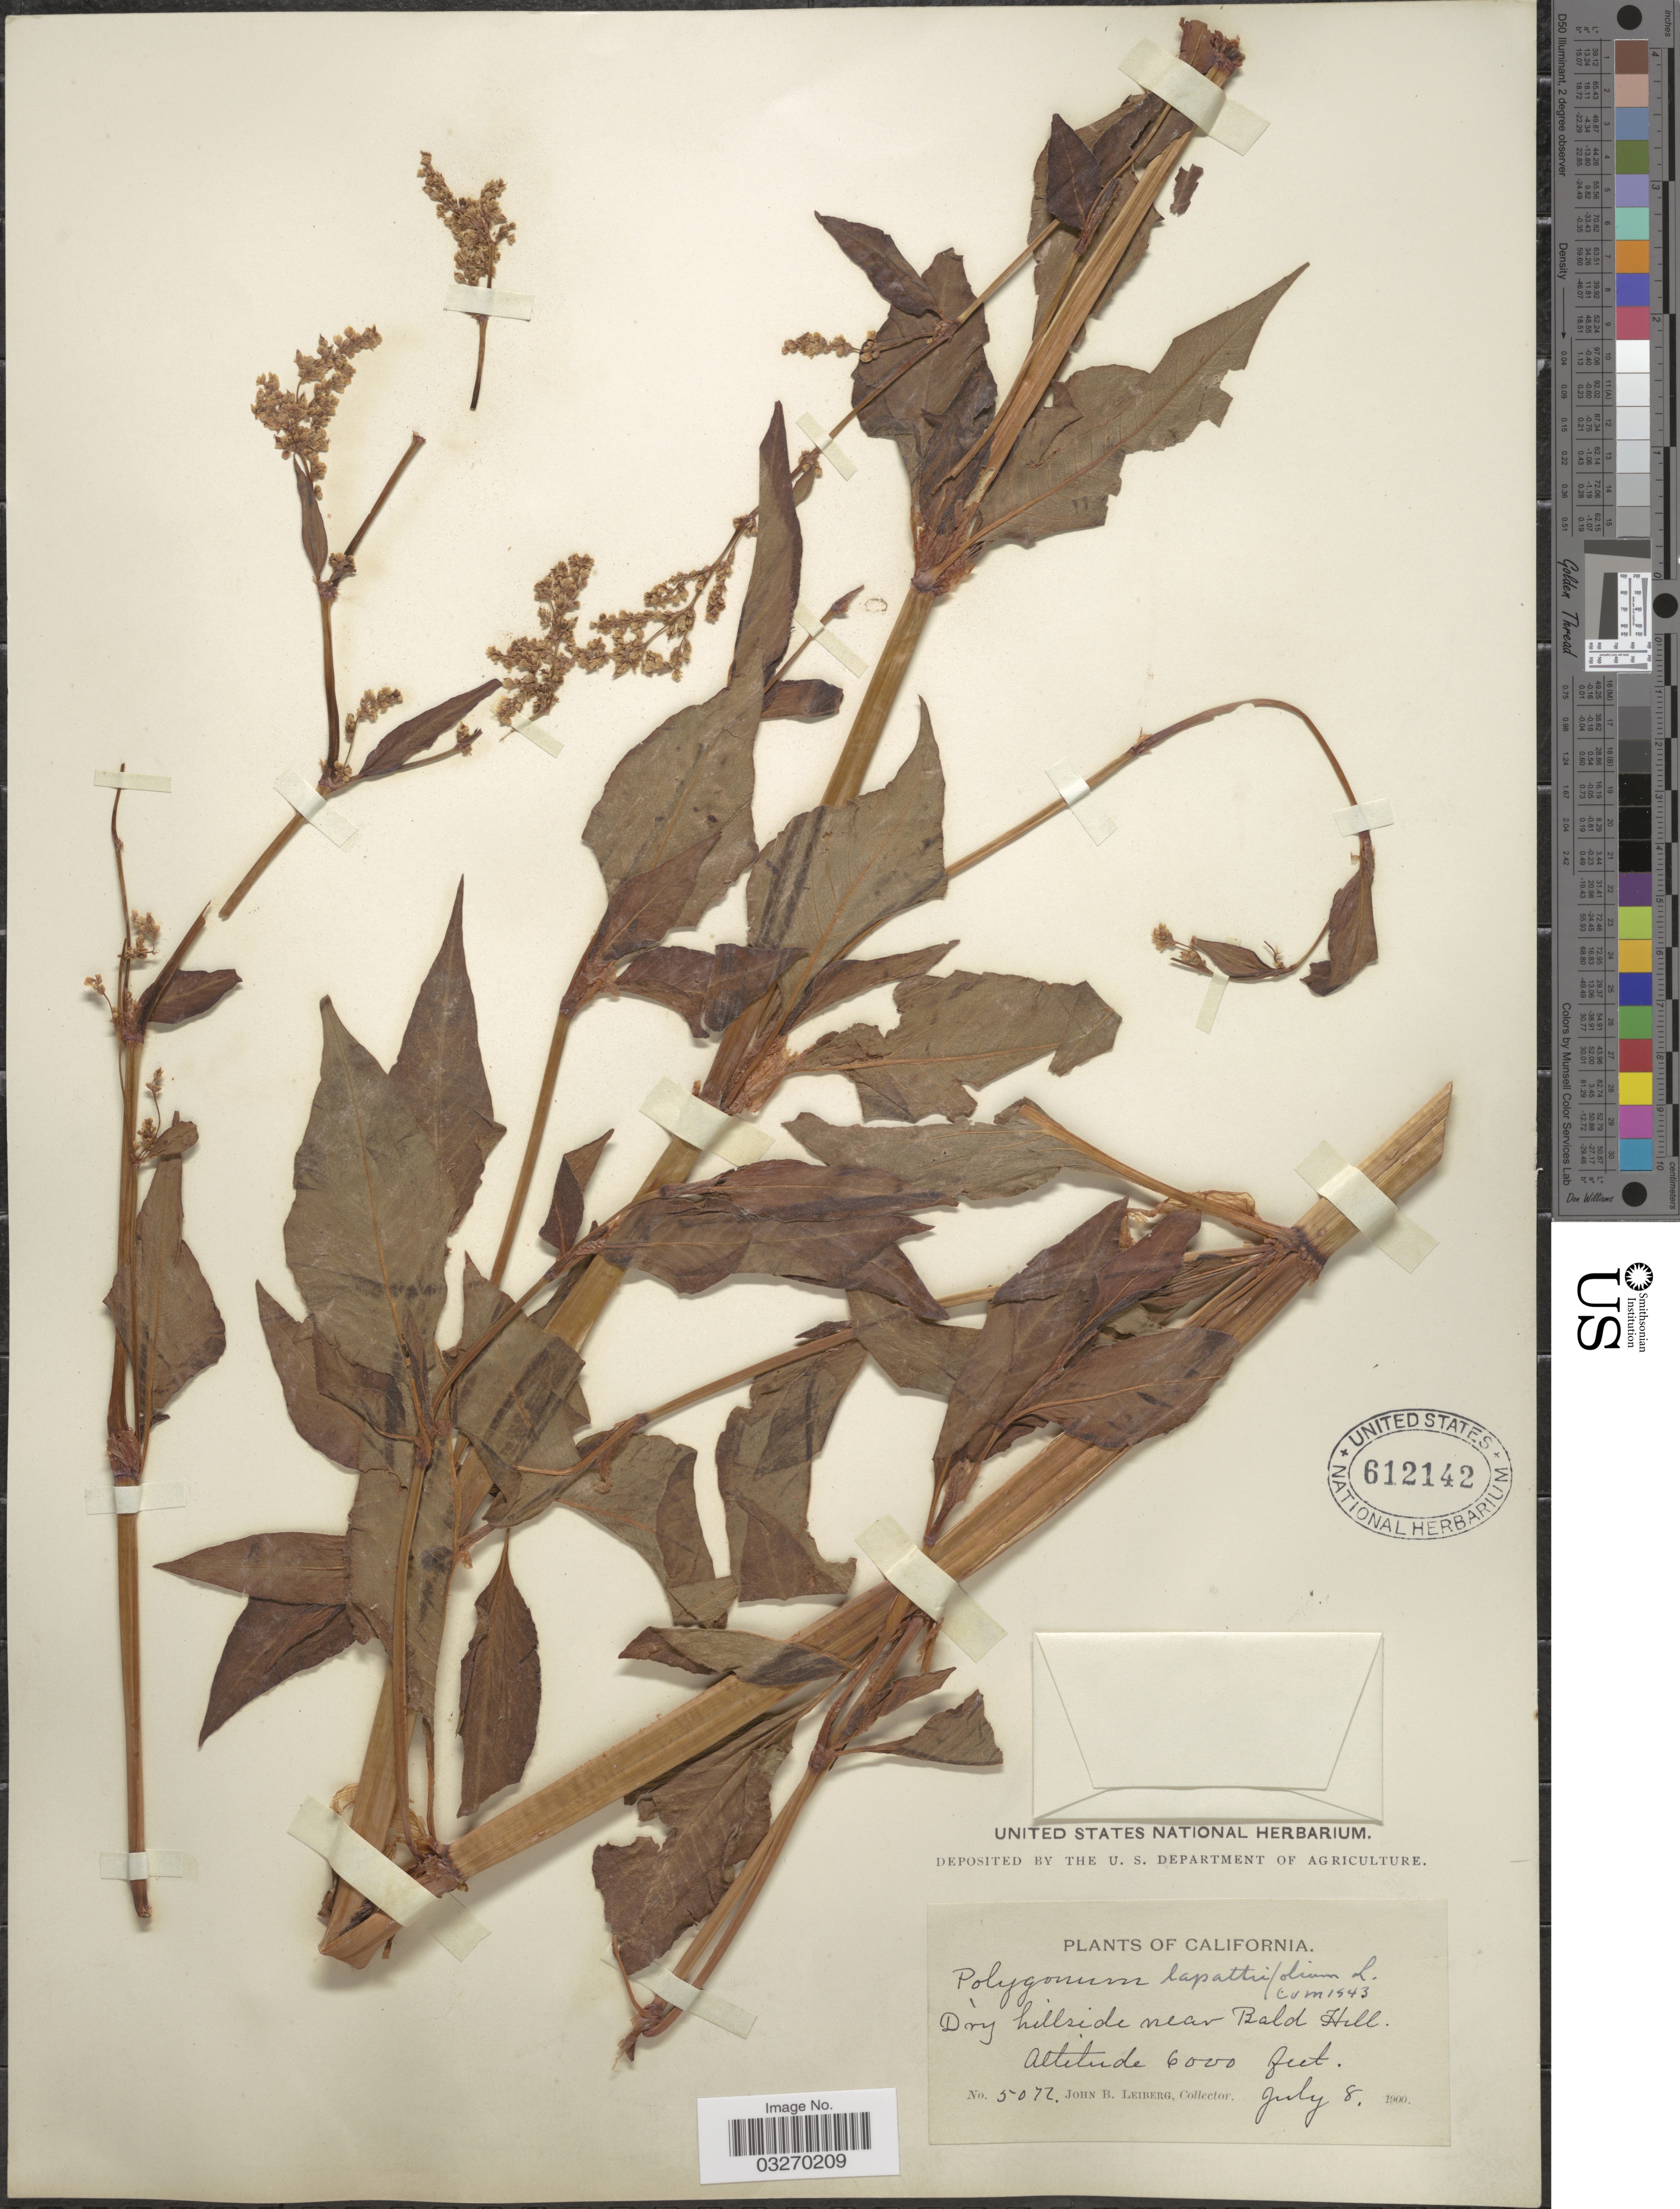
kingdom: Plantae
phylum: Tracheophyta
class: Magnoliopsida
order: Caryophyllales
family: Polygonaceae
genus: Persicaria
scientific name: Persicaria lapathifolia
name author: (L.) Delarbre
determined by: Atha, D. E.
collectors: J. B. Leiberg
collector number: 5072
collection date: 1900-07-08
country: United States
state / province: California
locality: Dry hillside near Bald Hill.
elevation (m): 1829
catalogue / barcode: US 612142